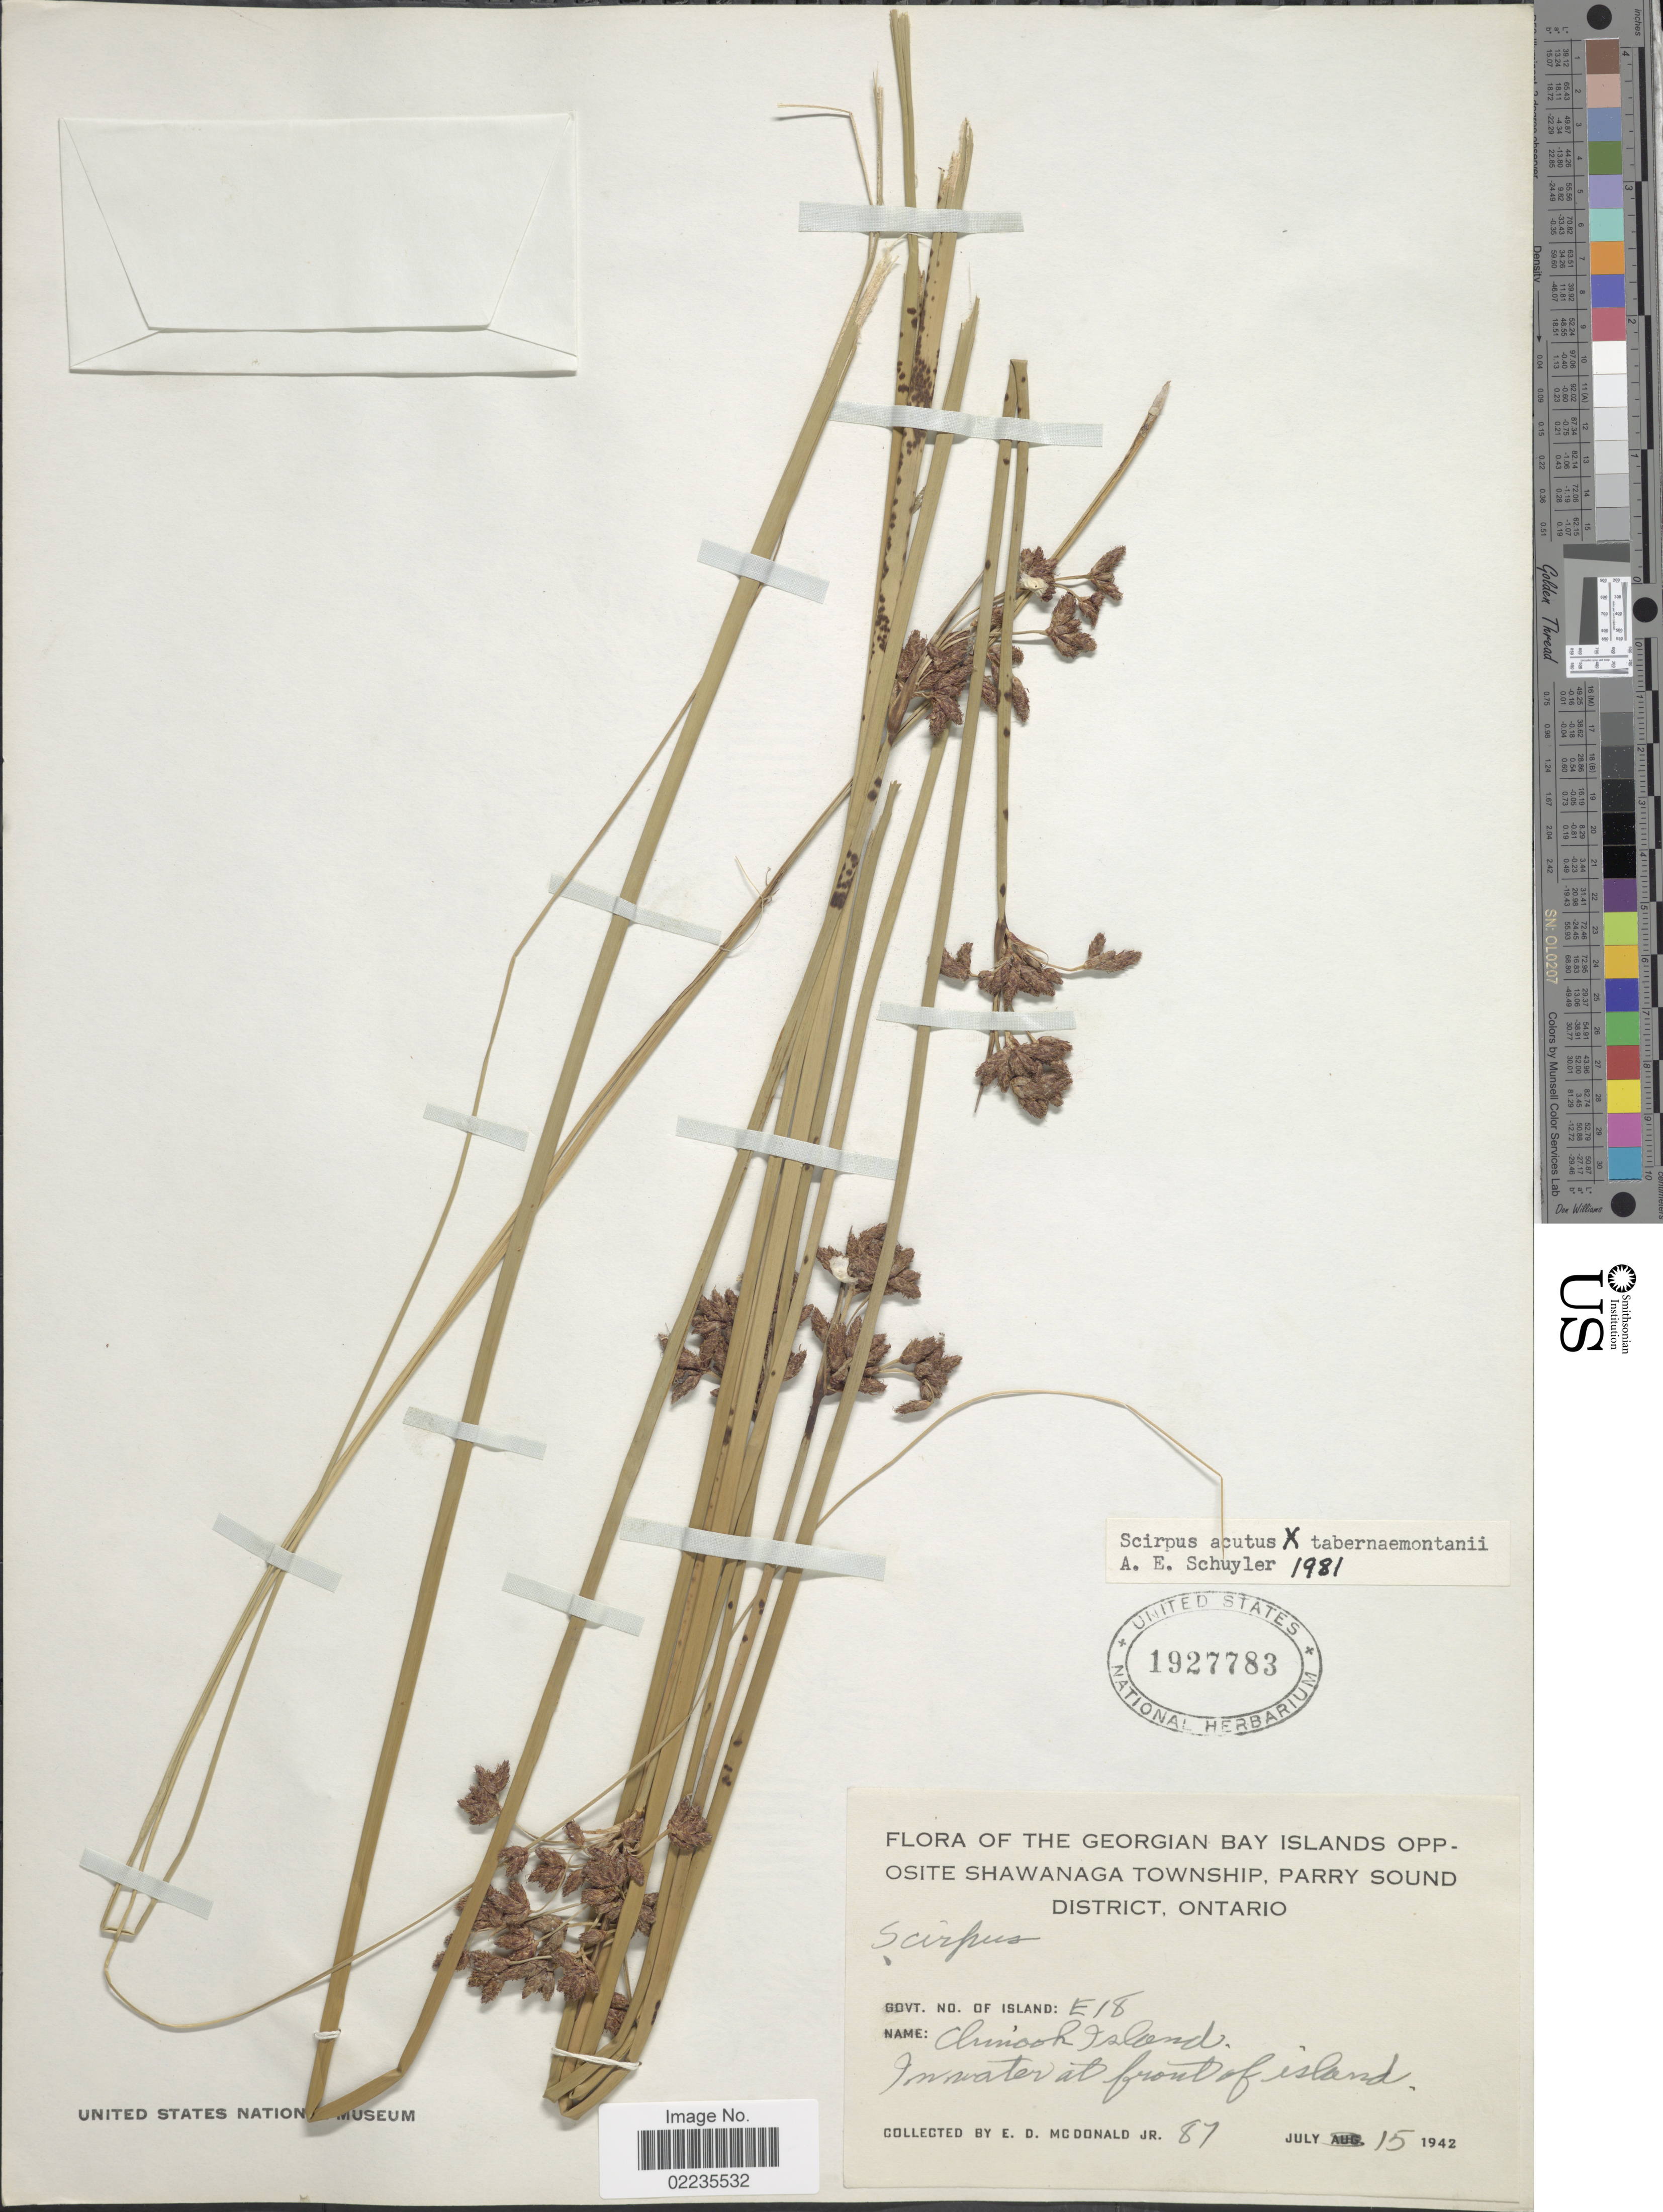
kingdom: Plantae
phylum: Tracheophyta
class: Liliopsida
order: Poales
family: Cyperaceae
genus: Schoenoplectus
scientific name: Schoenoplectus acutus x S. tabernaemontani (C.C. Gmel.) Palla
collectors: E. D. McDonald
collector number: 87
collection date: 1942-07-15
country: Canada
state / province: Ontario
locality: The Georgian Bay Island Opposite Shawanaga Township, Parry Sound District, Ontario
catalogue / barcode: US 1927783